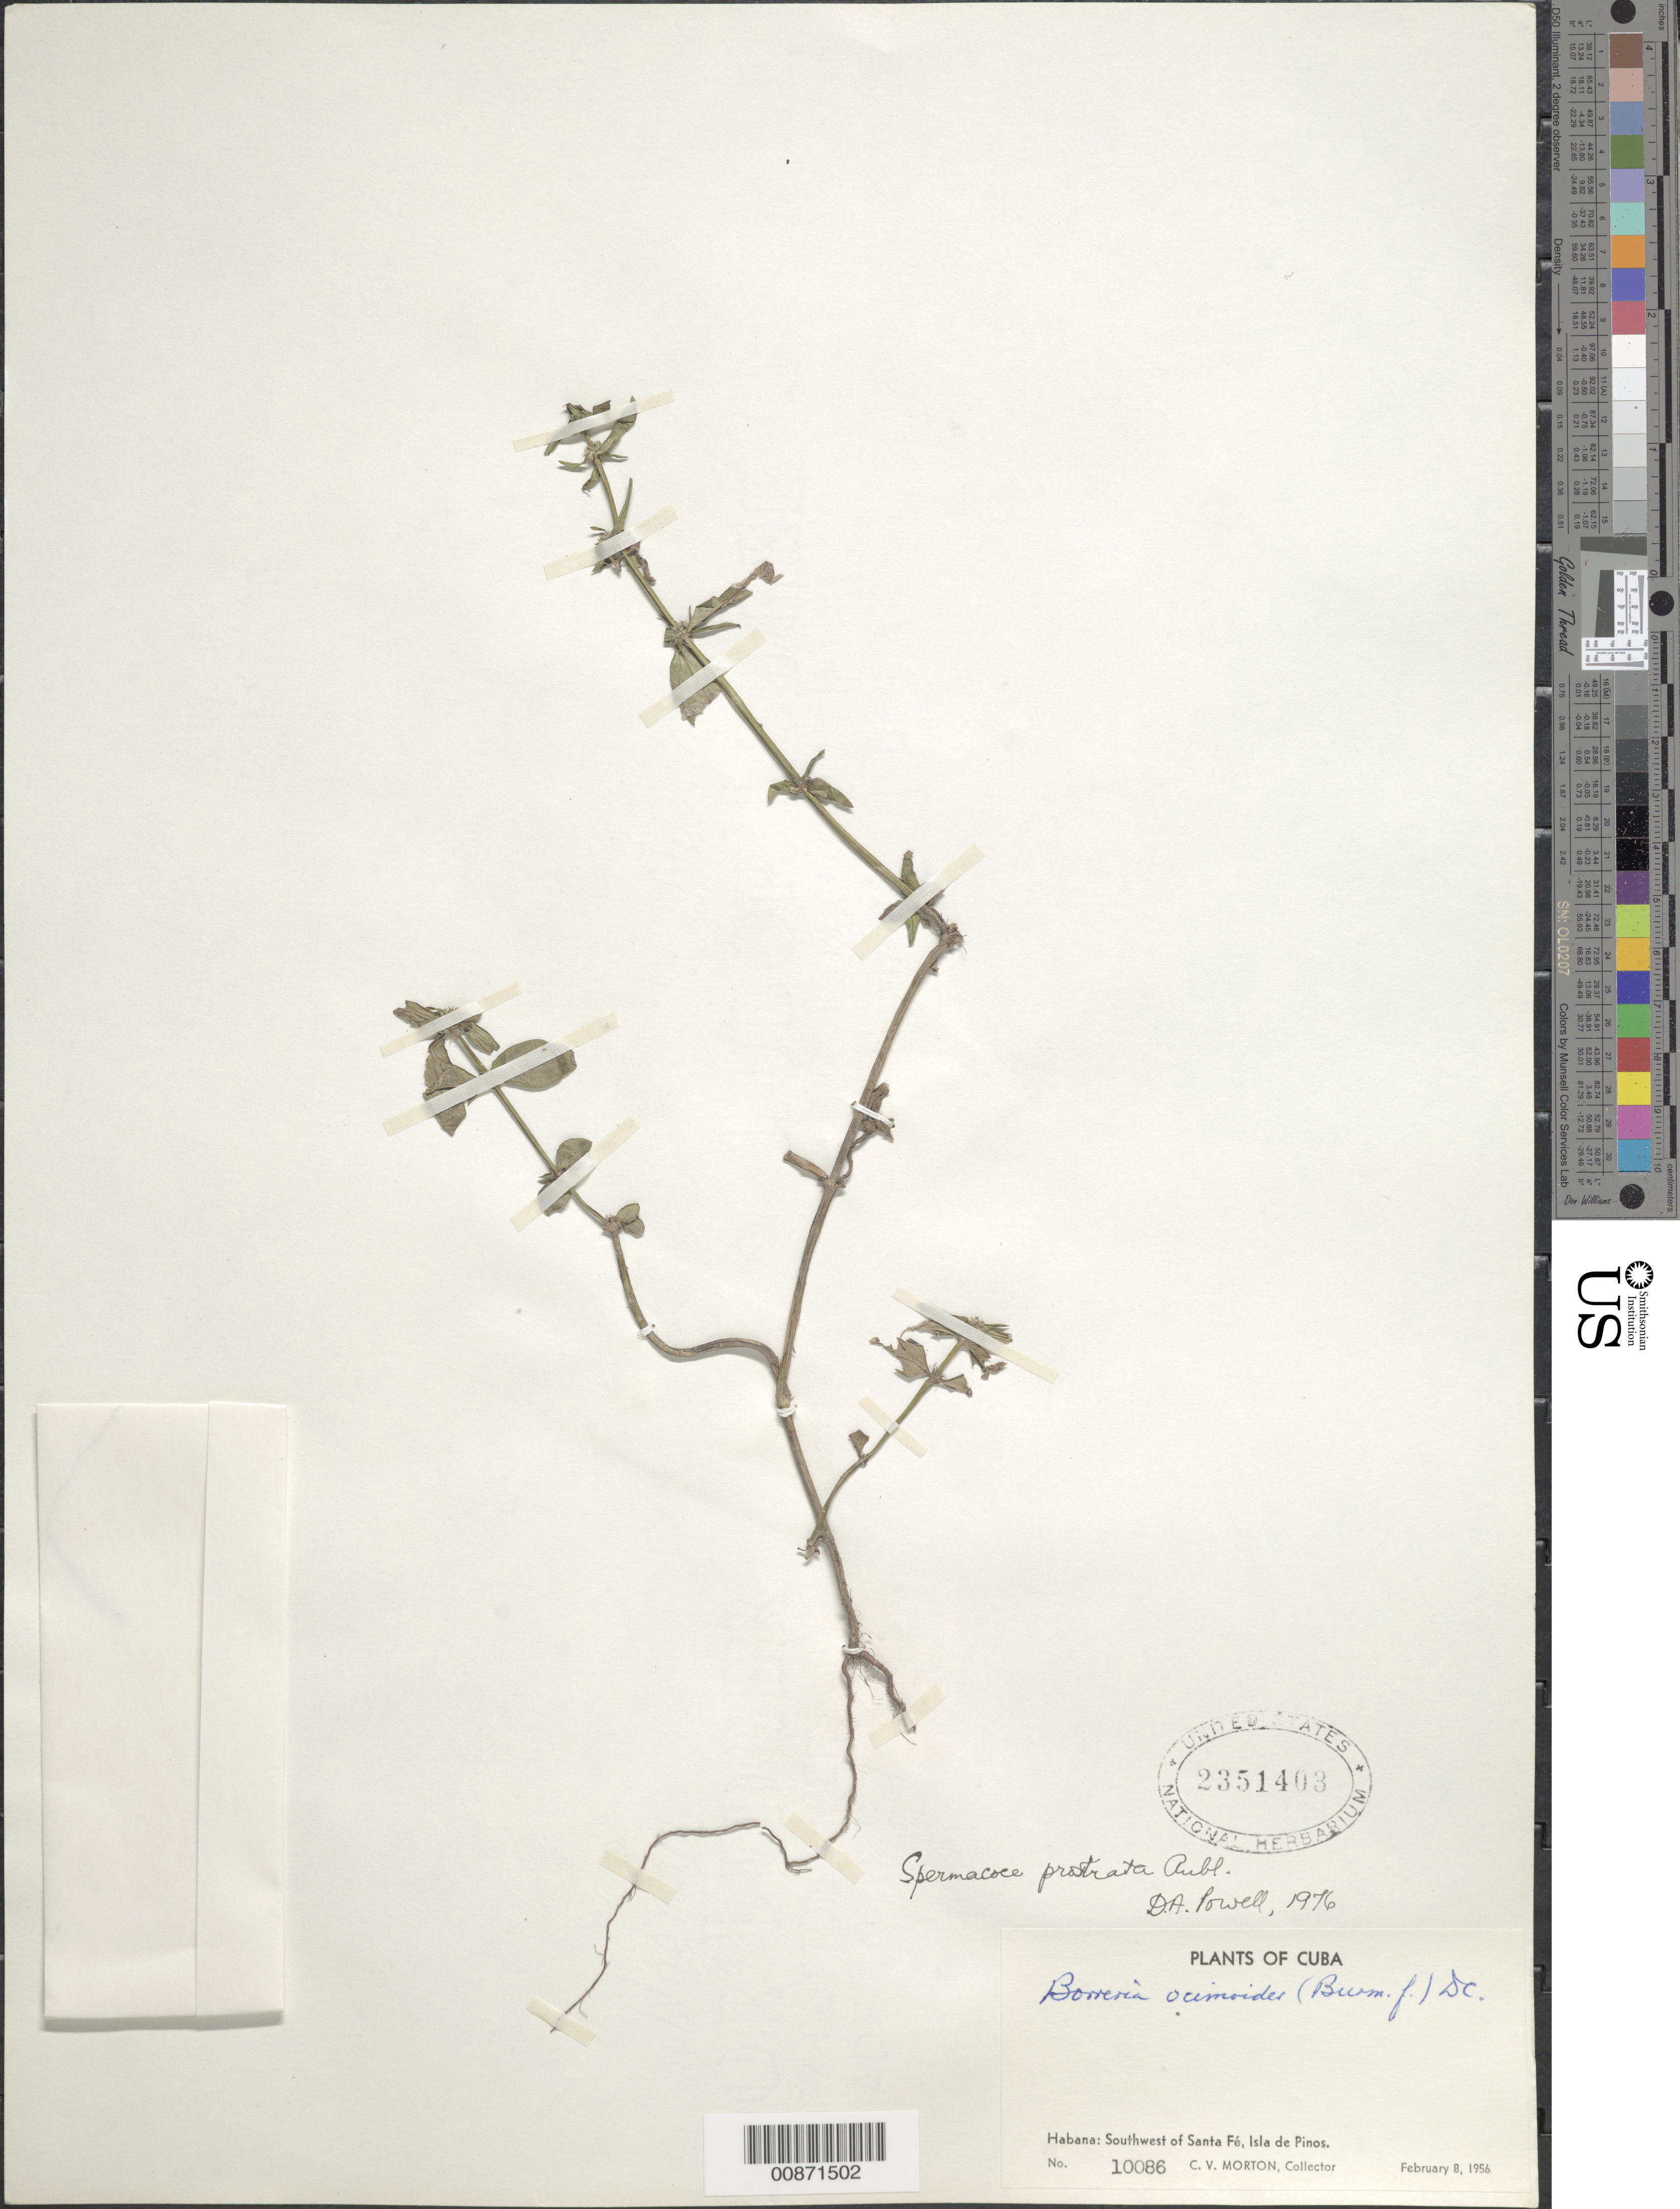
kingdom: Plantae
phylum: Tracheophyta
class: Magnoliopsida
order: Gentianales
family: Rubiaceae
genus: Spermacoce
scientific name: Spermacoce prostrata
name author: Aubl.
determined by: Powell, D. A.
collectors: C. V. Morton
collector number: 10086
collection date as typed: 08 Feb 1956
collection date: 1956-02-08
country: Cuba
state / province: Isla de La Juventud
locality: Habana: Southwest of Santa Fé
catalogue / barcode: US 2351403